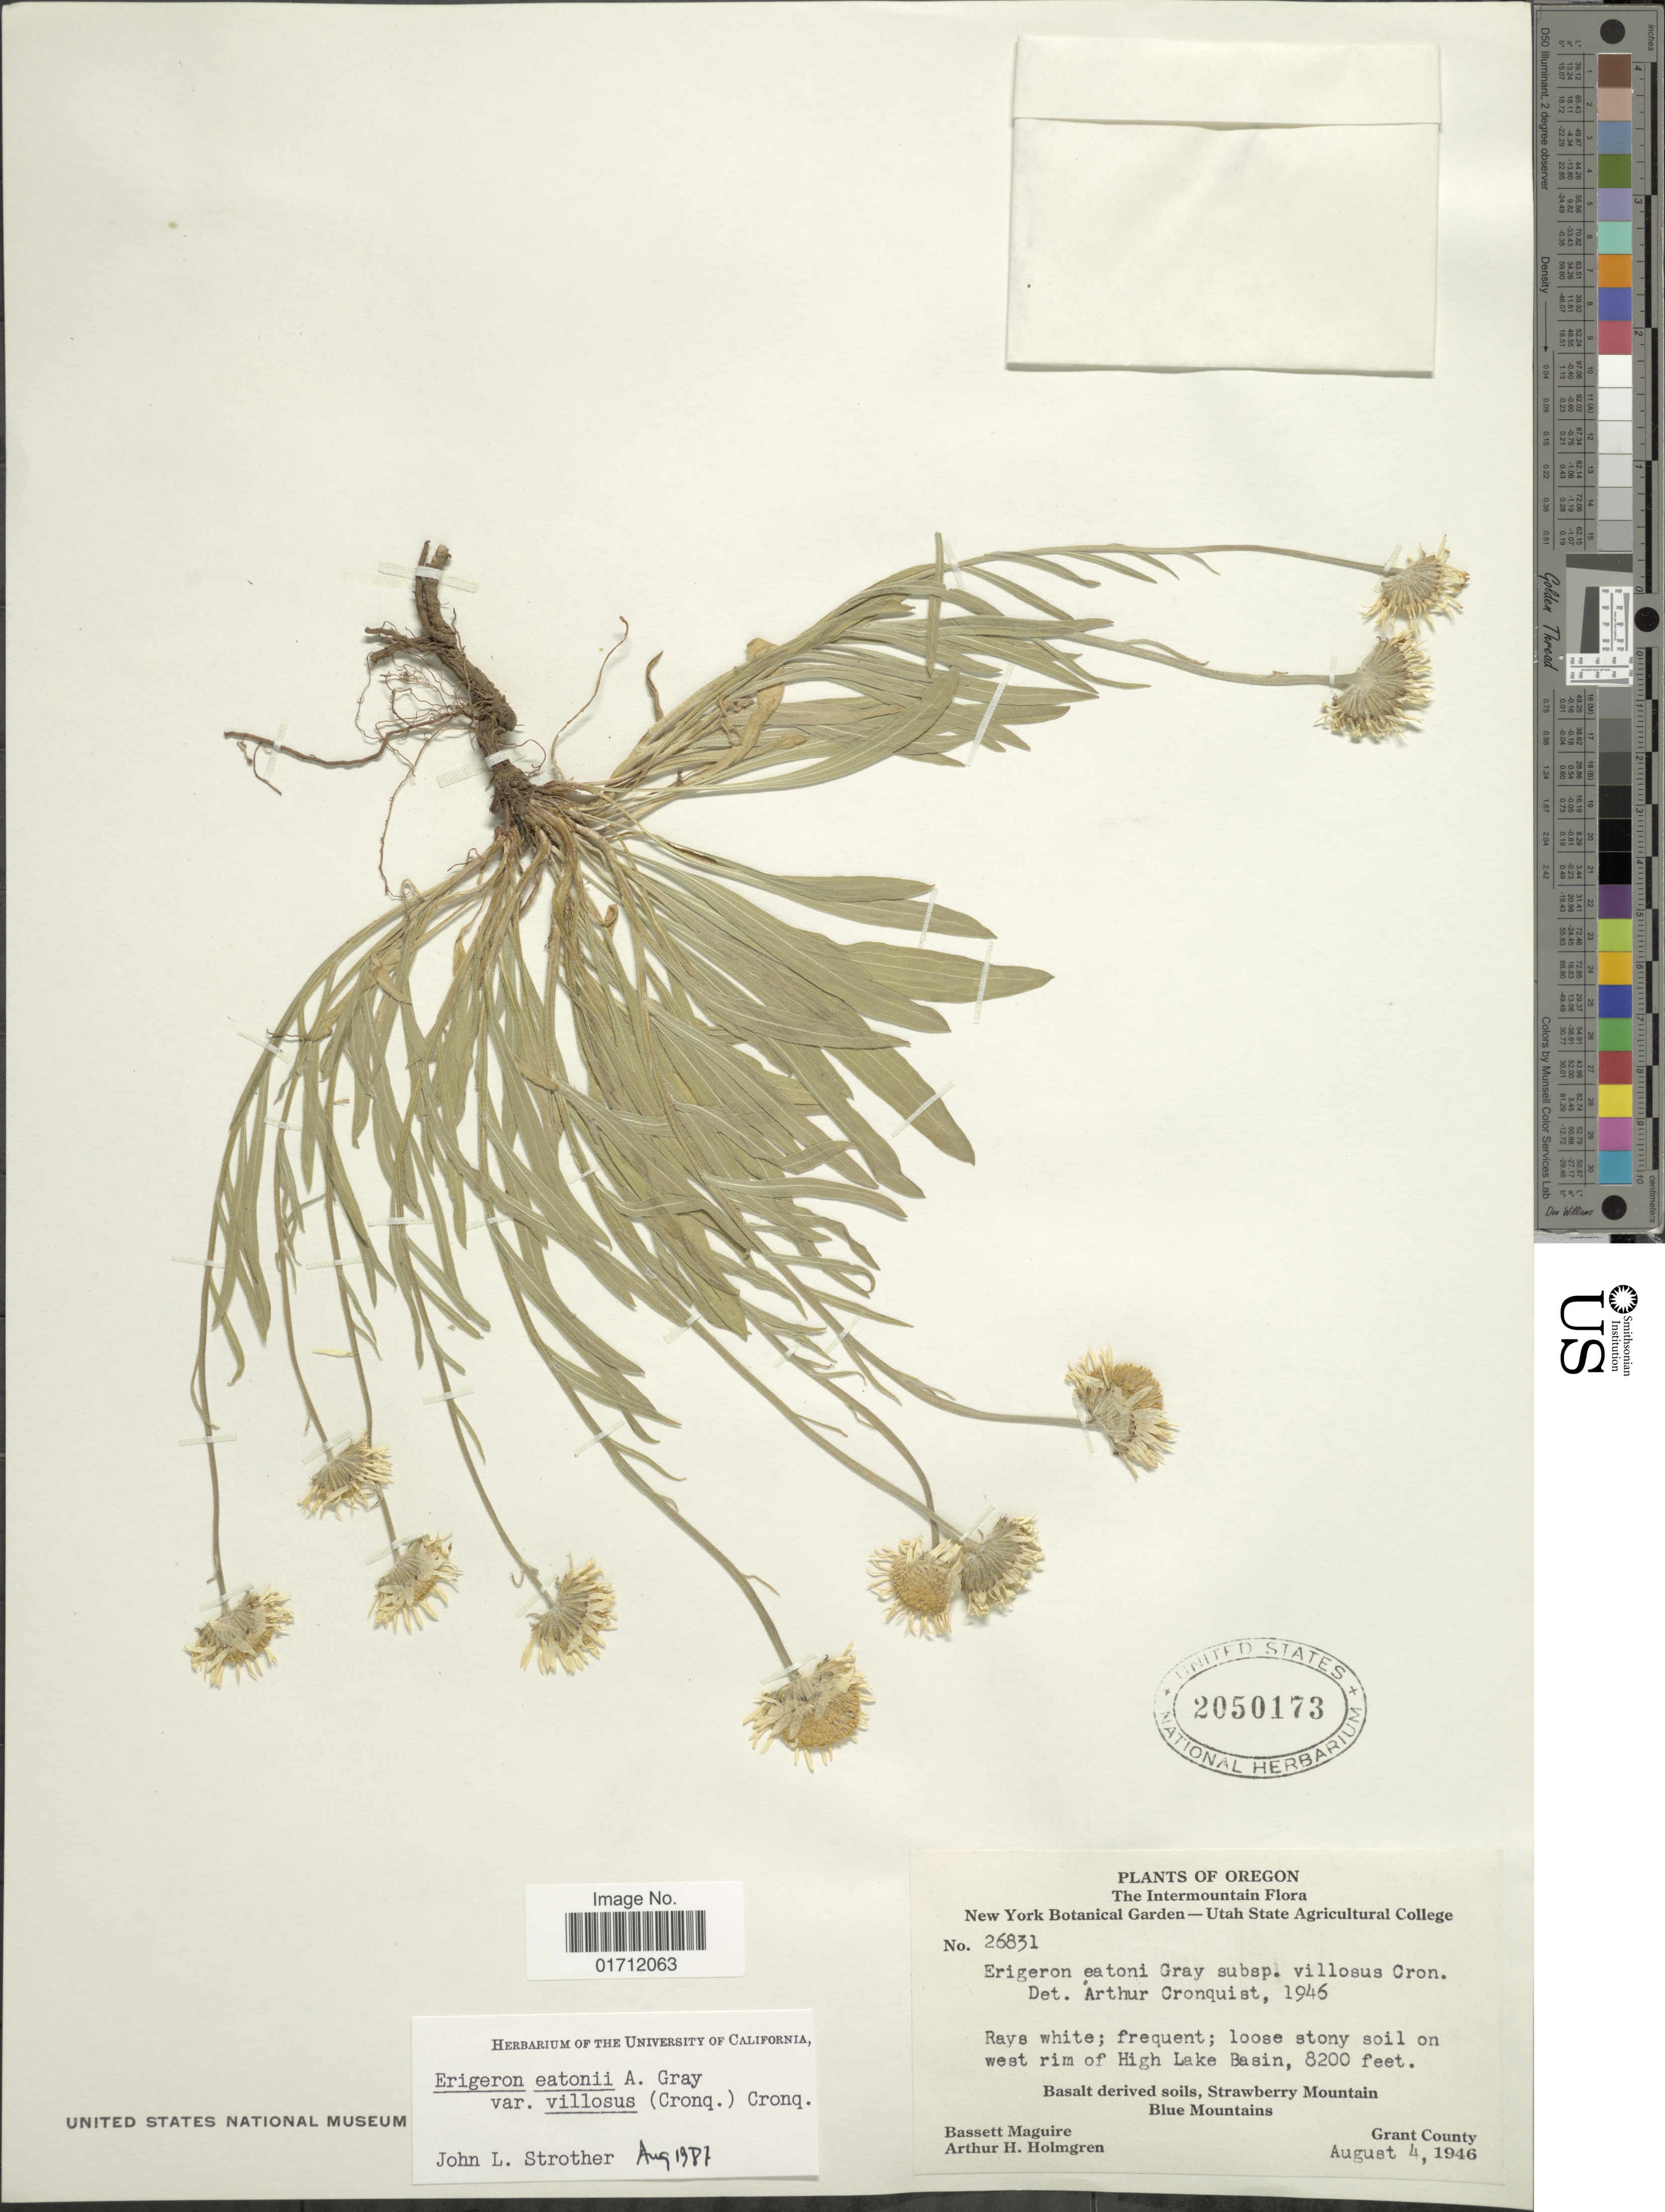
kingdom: Plantae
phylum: Tracheophyta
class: Magnoliopsida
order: Asterales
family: Asteraceae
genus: Erigeron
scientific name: Erigeron eatonii var. villosus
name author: (Cronq.) Cronq.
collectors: B. Maguire & A. H. Holmgren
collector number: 26831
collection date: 1946-08-04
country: United States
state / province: Oregon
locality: Grant County, west rim of High Lake Basin. Strawberry Mountain, Blue Mountain.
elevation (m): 2499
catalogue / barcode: US 2050173